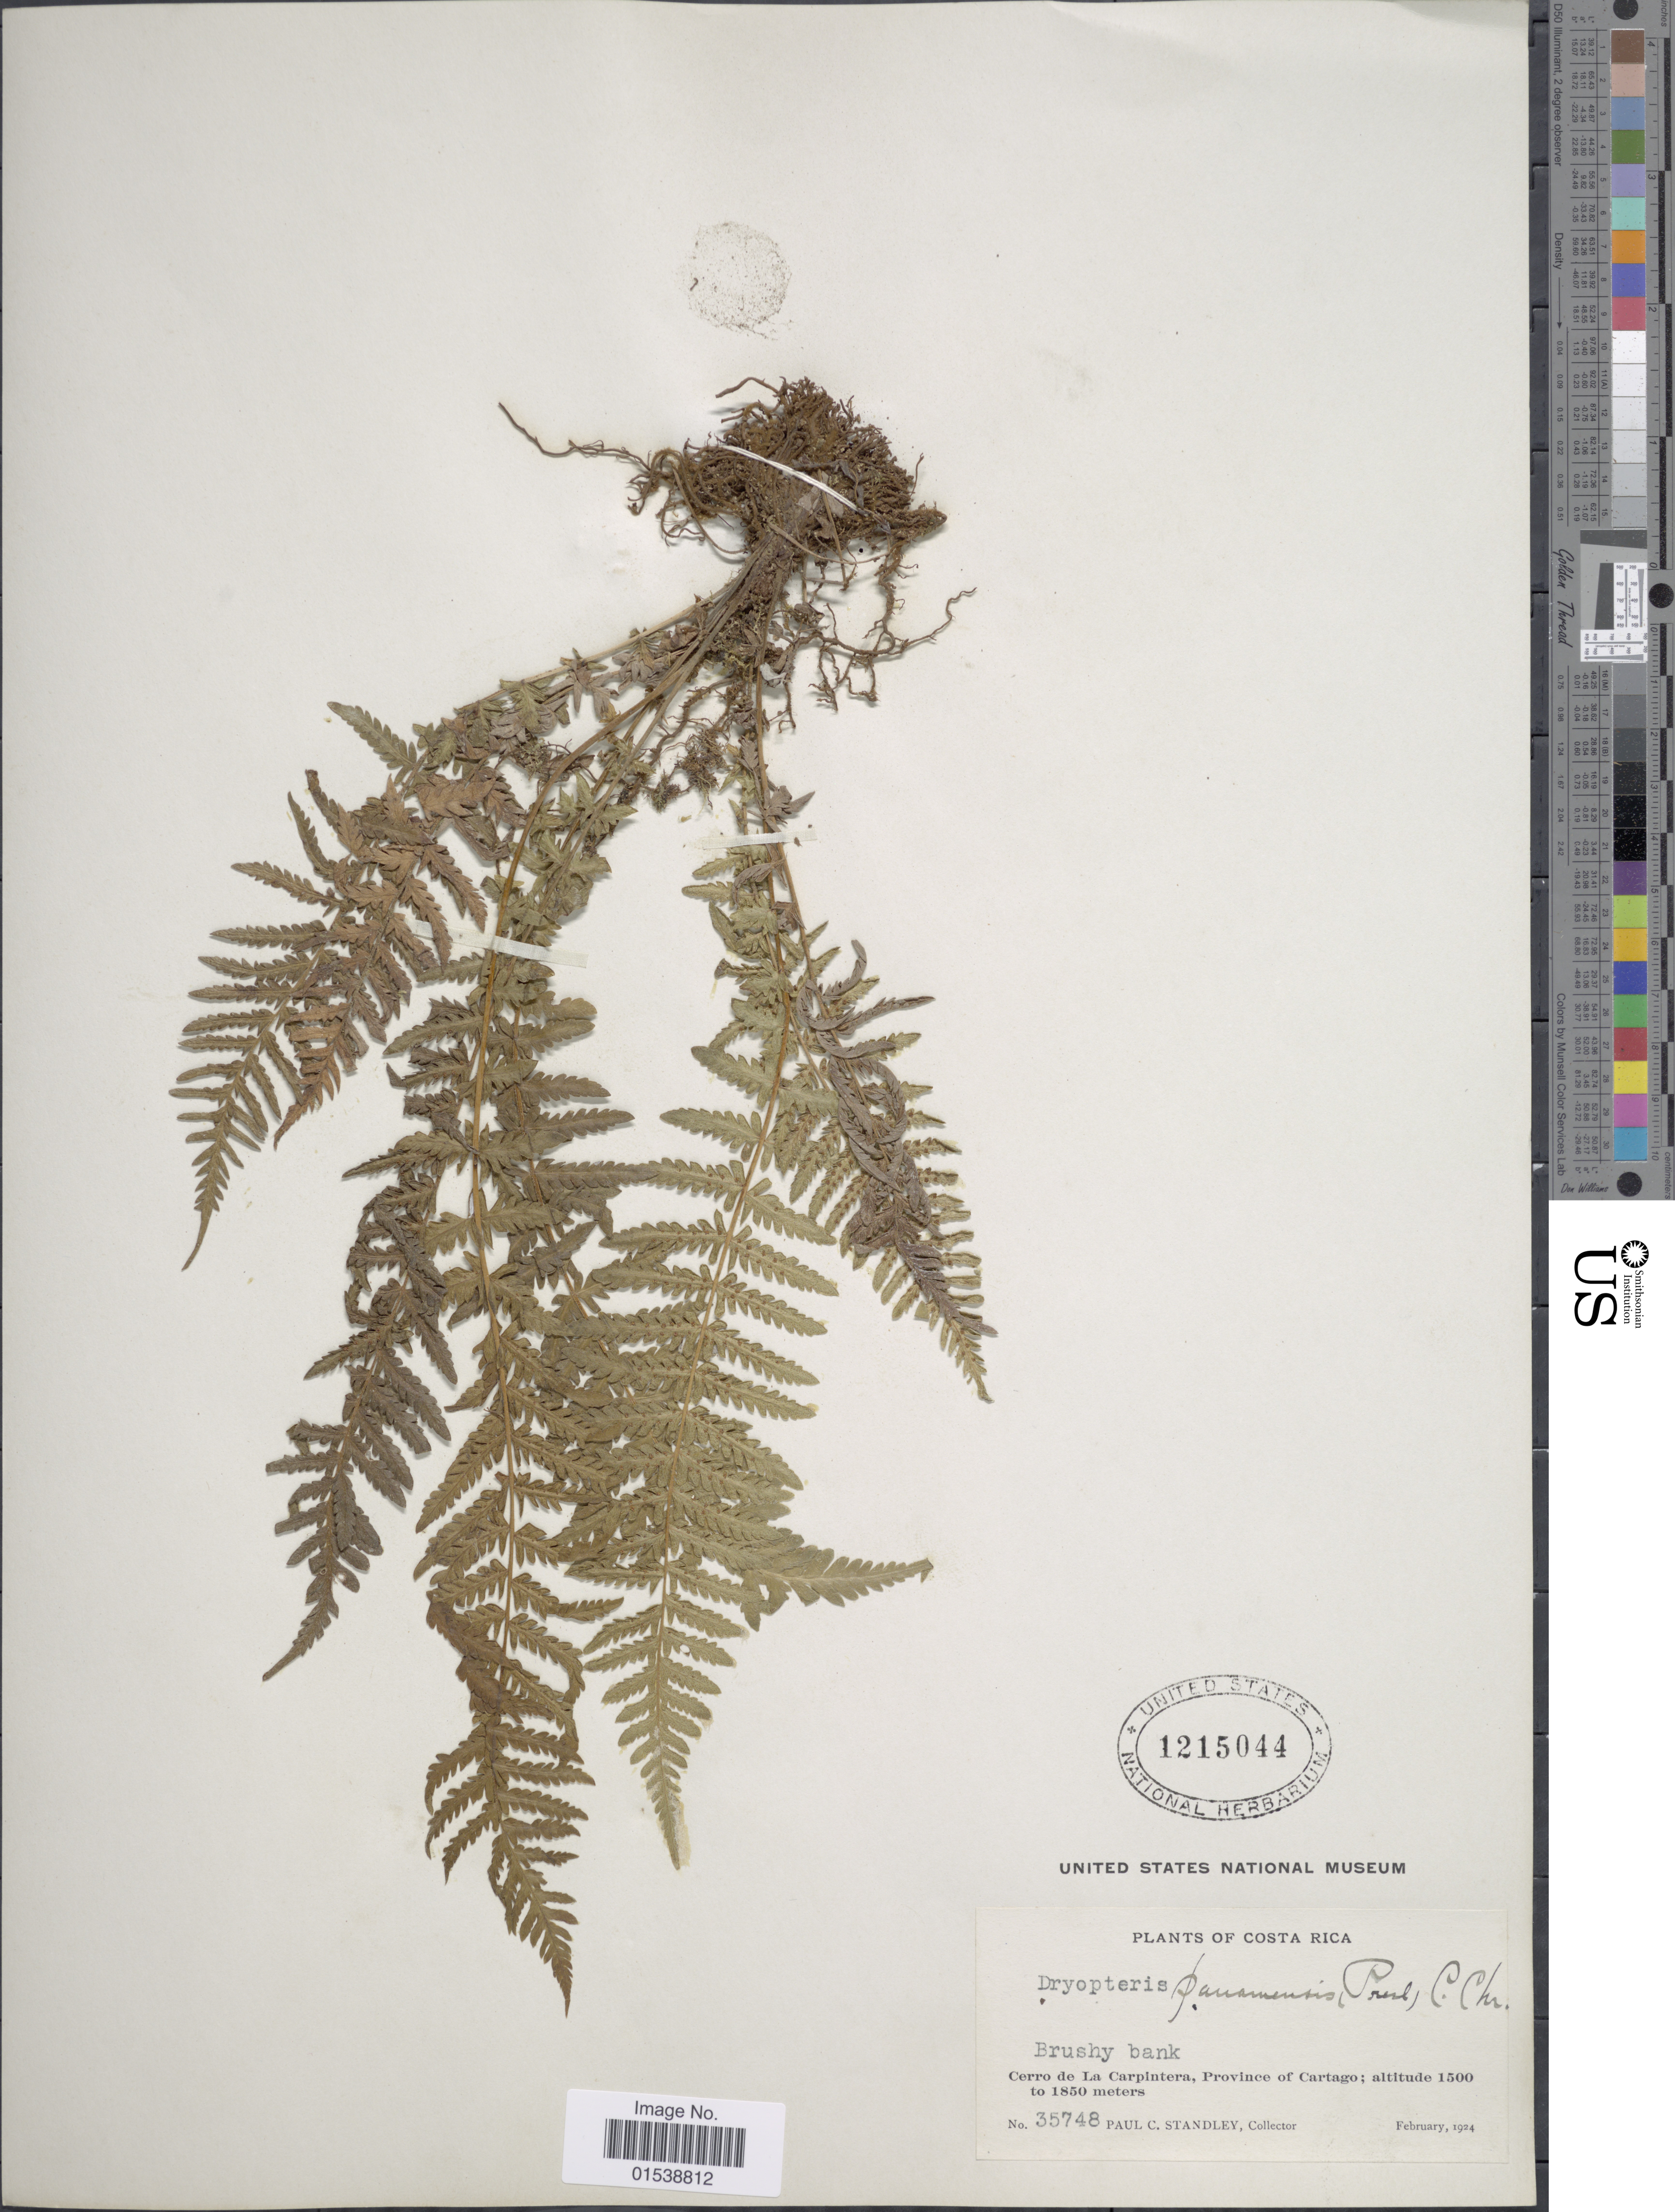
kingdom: Plantae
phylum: Tracheophyta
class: Polypodiopsida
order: Polypodiales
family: Thelypteridaceae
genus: Amauropelta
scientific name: Amauropelta resinifera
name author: (Desv.) Pic. Serm.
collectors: P. C. Standley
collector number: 65748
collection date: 1924-02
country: Costa Rica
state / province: Cartago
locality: Cerro de La Carpintera, Province of Cartago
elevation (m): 1500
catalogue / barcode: US 1215044